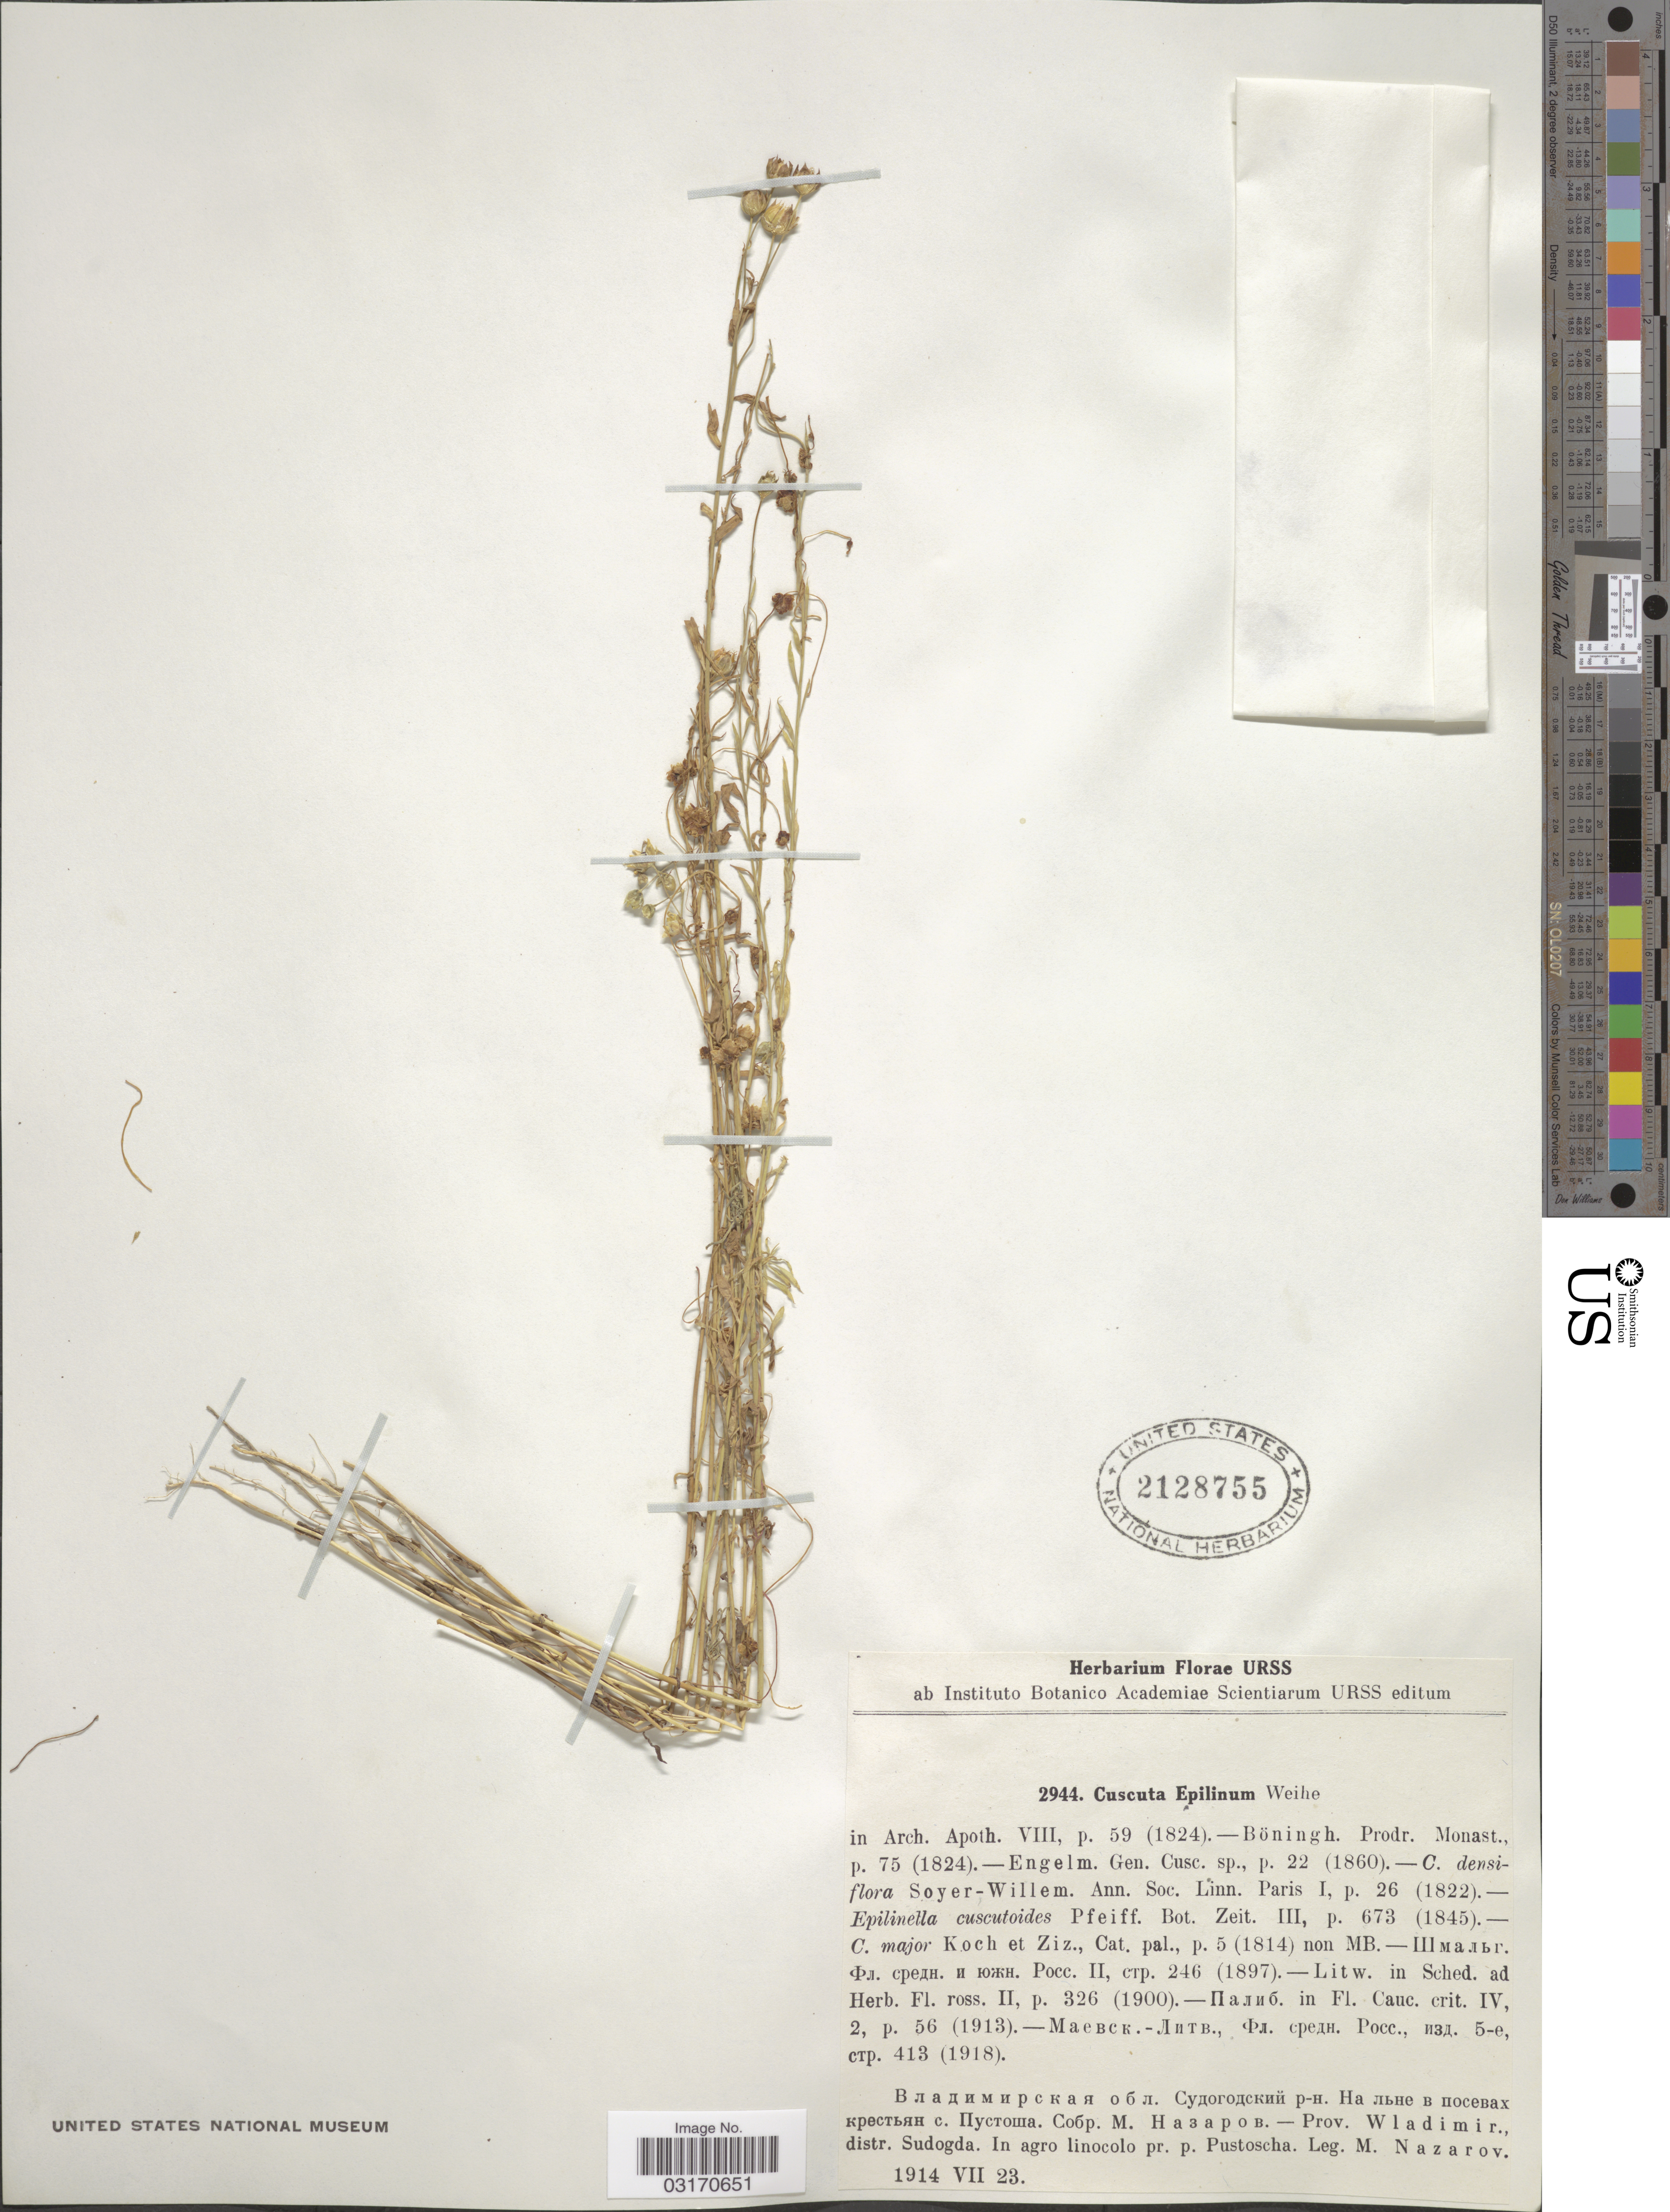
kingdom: Plantae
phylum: Tracheophyta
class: Magnoliopsida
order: Solanales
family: Convolvulaceae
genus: Cuscuta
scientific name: Cuscuta epilinum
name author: Weihe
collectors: M. Nazarov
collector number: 2944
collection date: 1914-07-23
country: Russian Federation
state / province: Vladimir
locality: Prov. Wladimir., distr. Sudogda.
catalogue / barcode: US 2128755